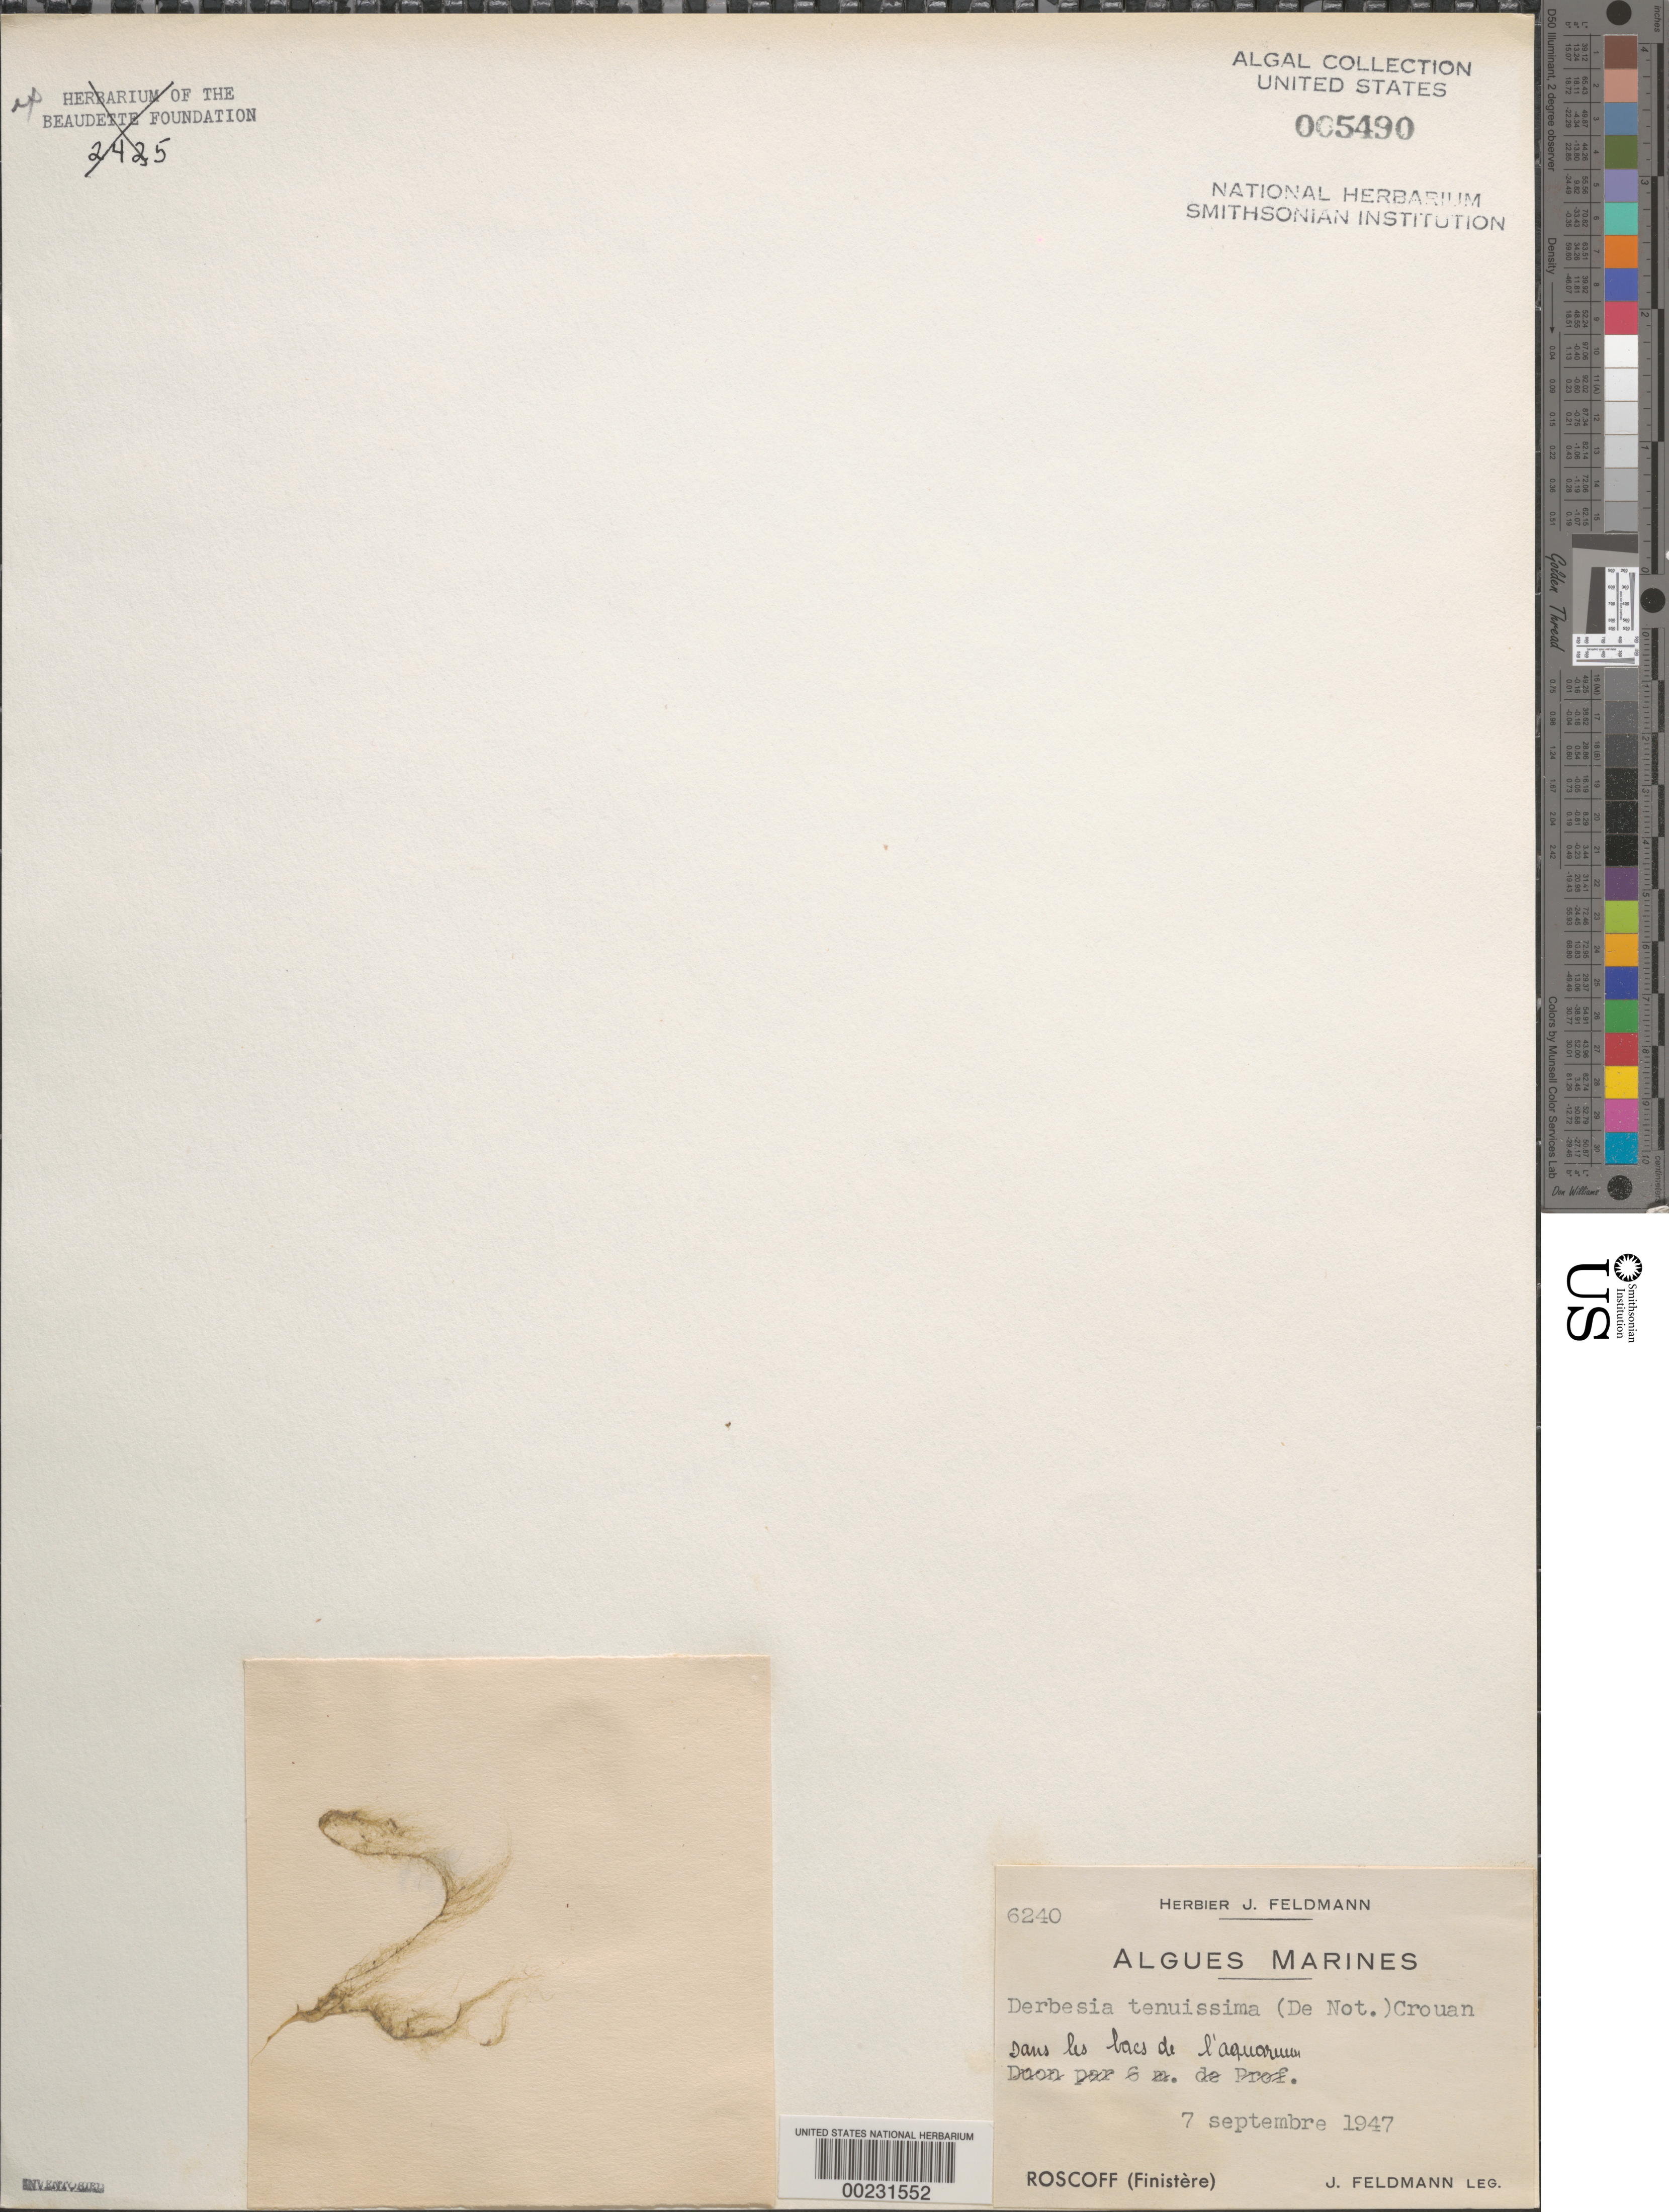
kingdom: Plantae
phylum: Chlorophyta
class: Ulvophyceae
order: Bryopsidales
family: Derbesiaceae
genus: Derbesia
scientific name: Derbesia tenuissima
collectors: J. Feldmann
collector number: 6240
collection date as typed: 07 Sep 1947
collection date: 1947-09-07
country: France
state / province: Bretagne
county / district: Finistère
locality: Roscoff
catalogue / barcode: US 5490